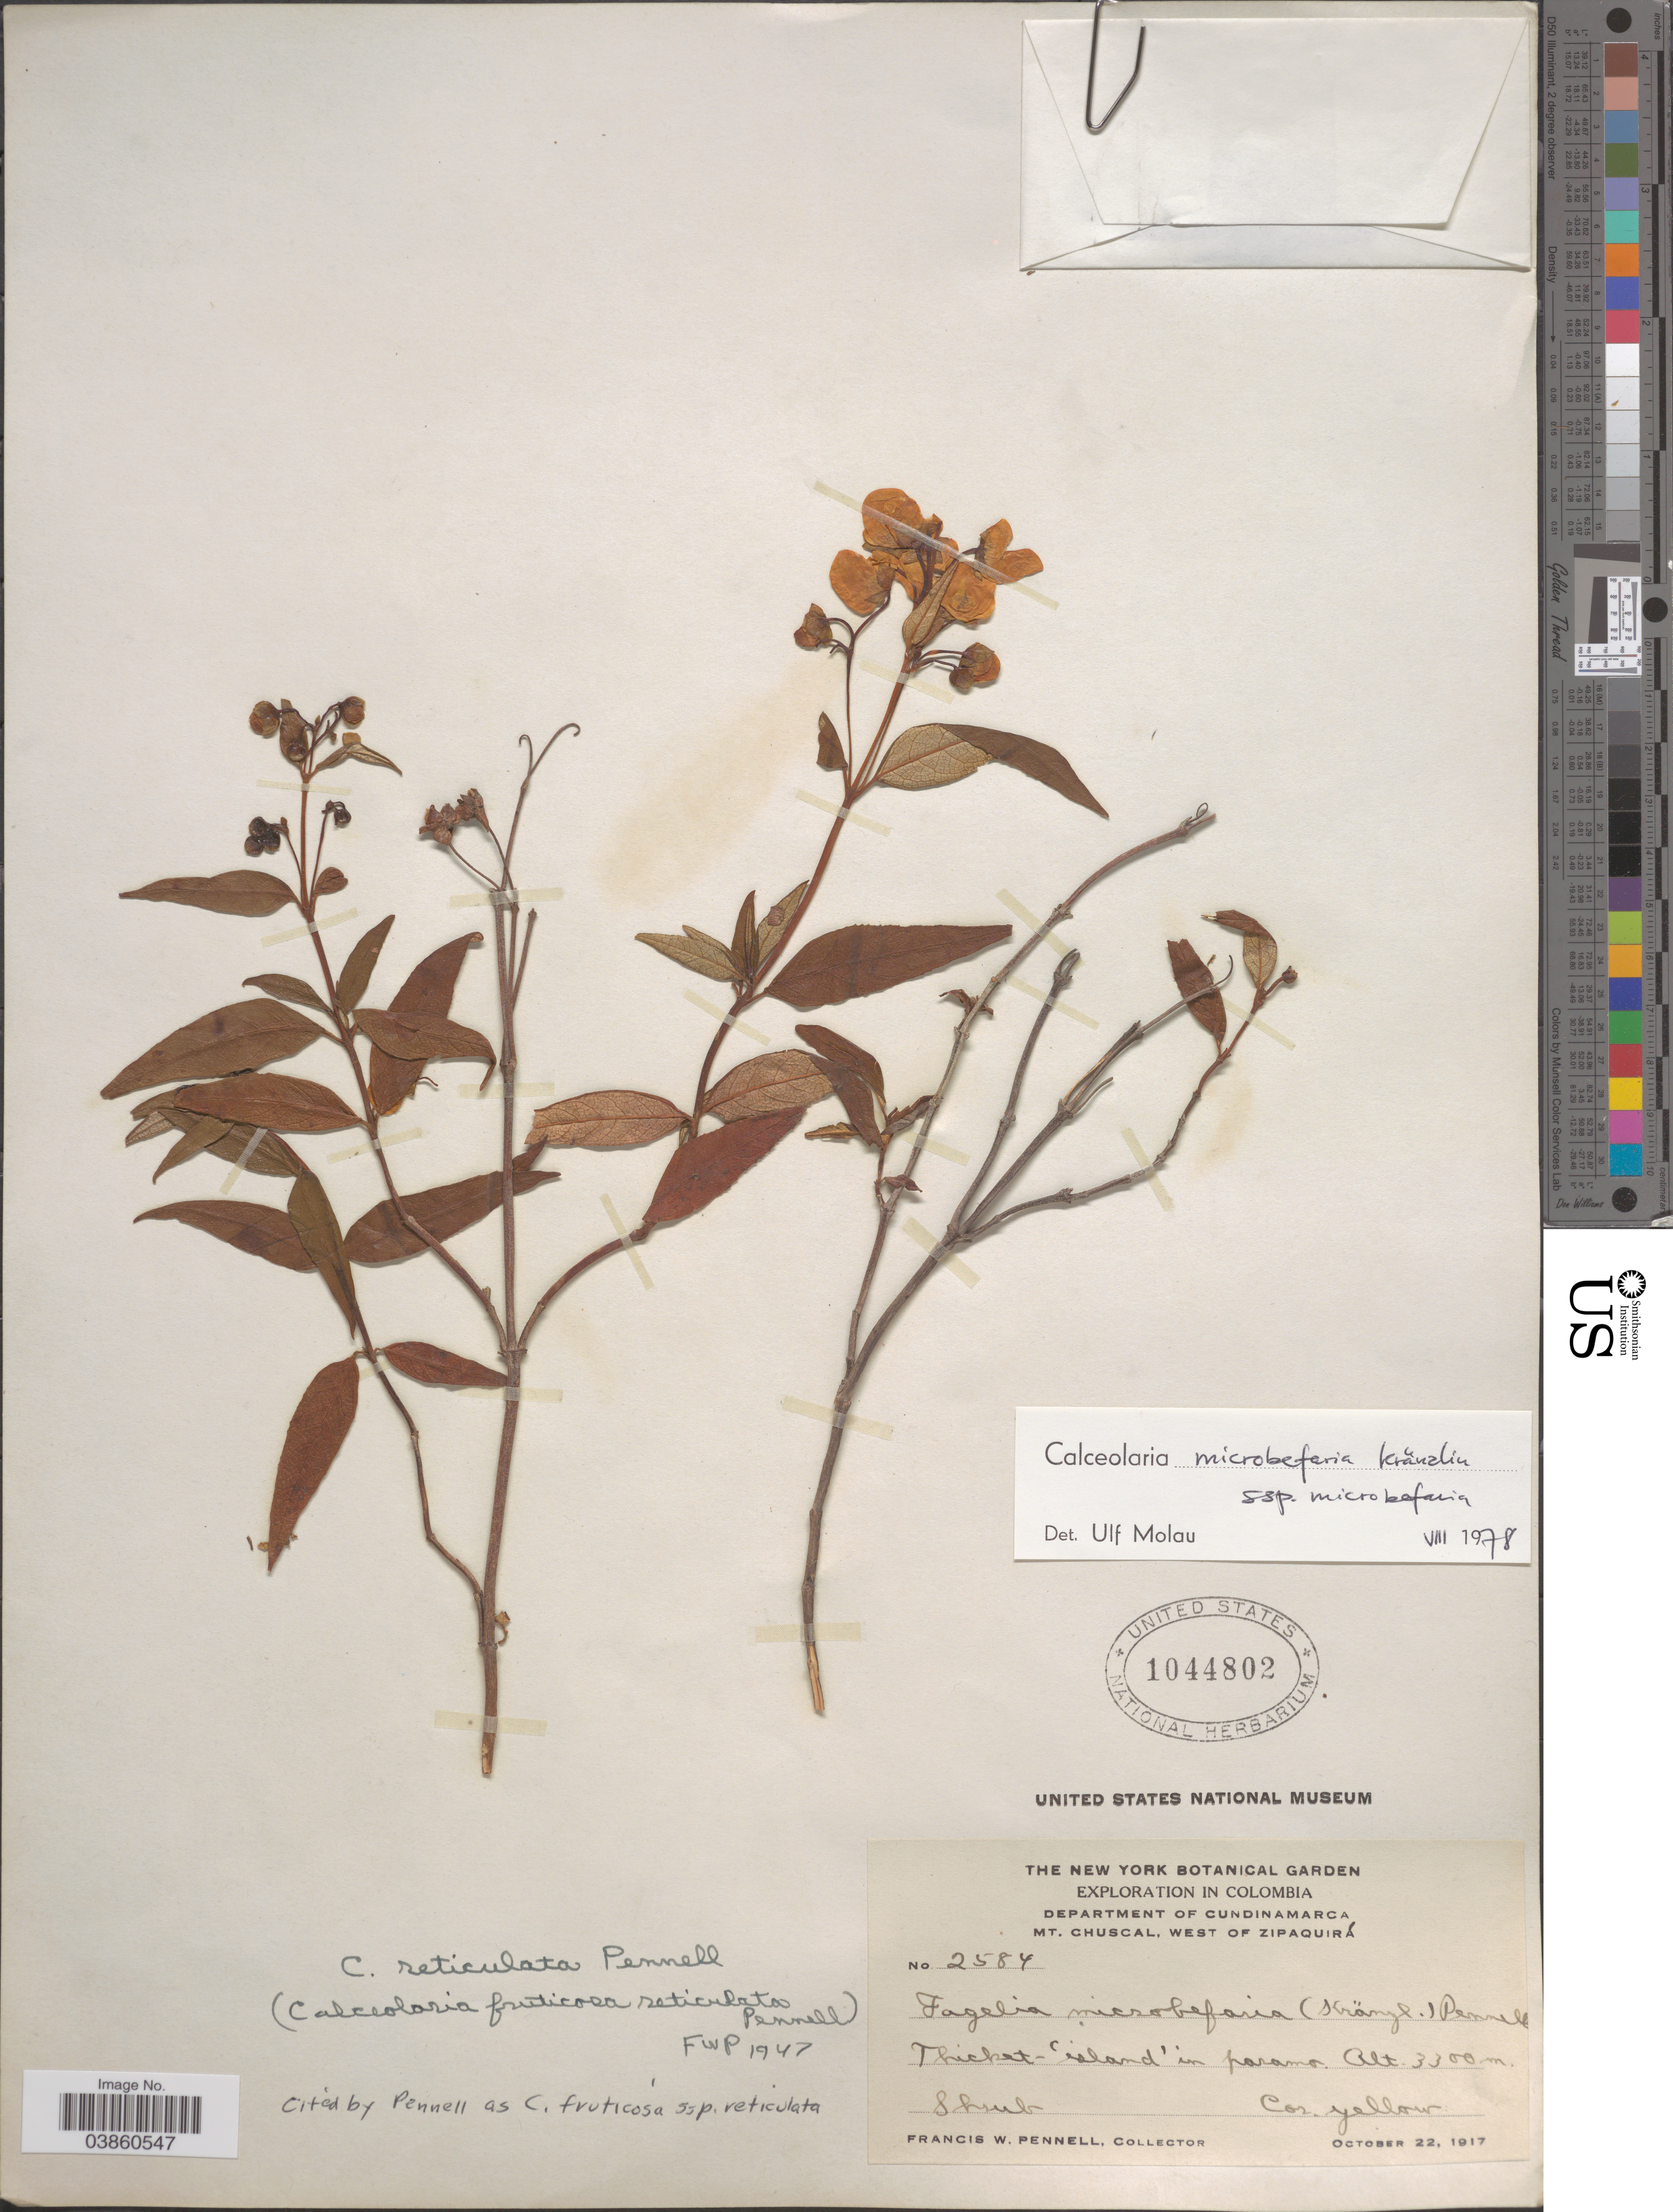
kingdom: Plantae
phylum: Tracheophyta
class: Magnoliopsida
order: Lamiales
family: Calceolariaceae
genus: Calceolaria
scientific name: Calceolaria microbefaria subsp. microbefaria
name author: Kränzl.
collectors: F. W. Pennell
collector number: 2584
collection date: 1917-10-22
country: Colombia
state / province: Cundinamarca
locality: Department of Cundinamarca, Mt. Chuscal, West of Zipaquirá. Thicket-'island' in paramo.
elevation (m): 3300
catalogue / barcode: US 1044802